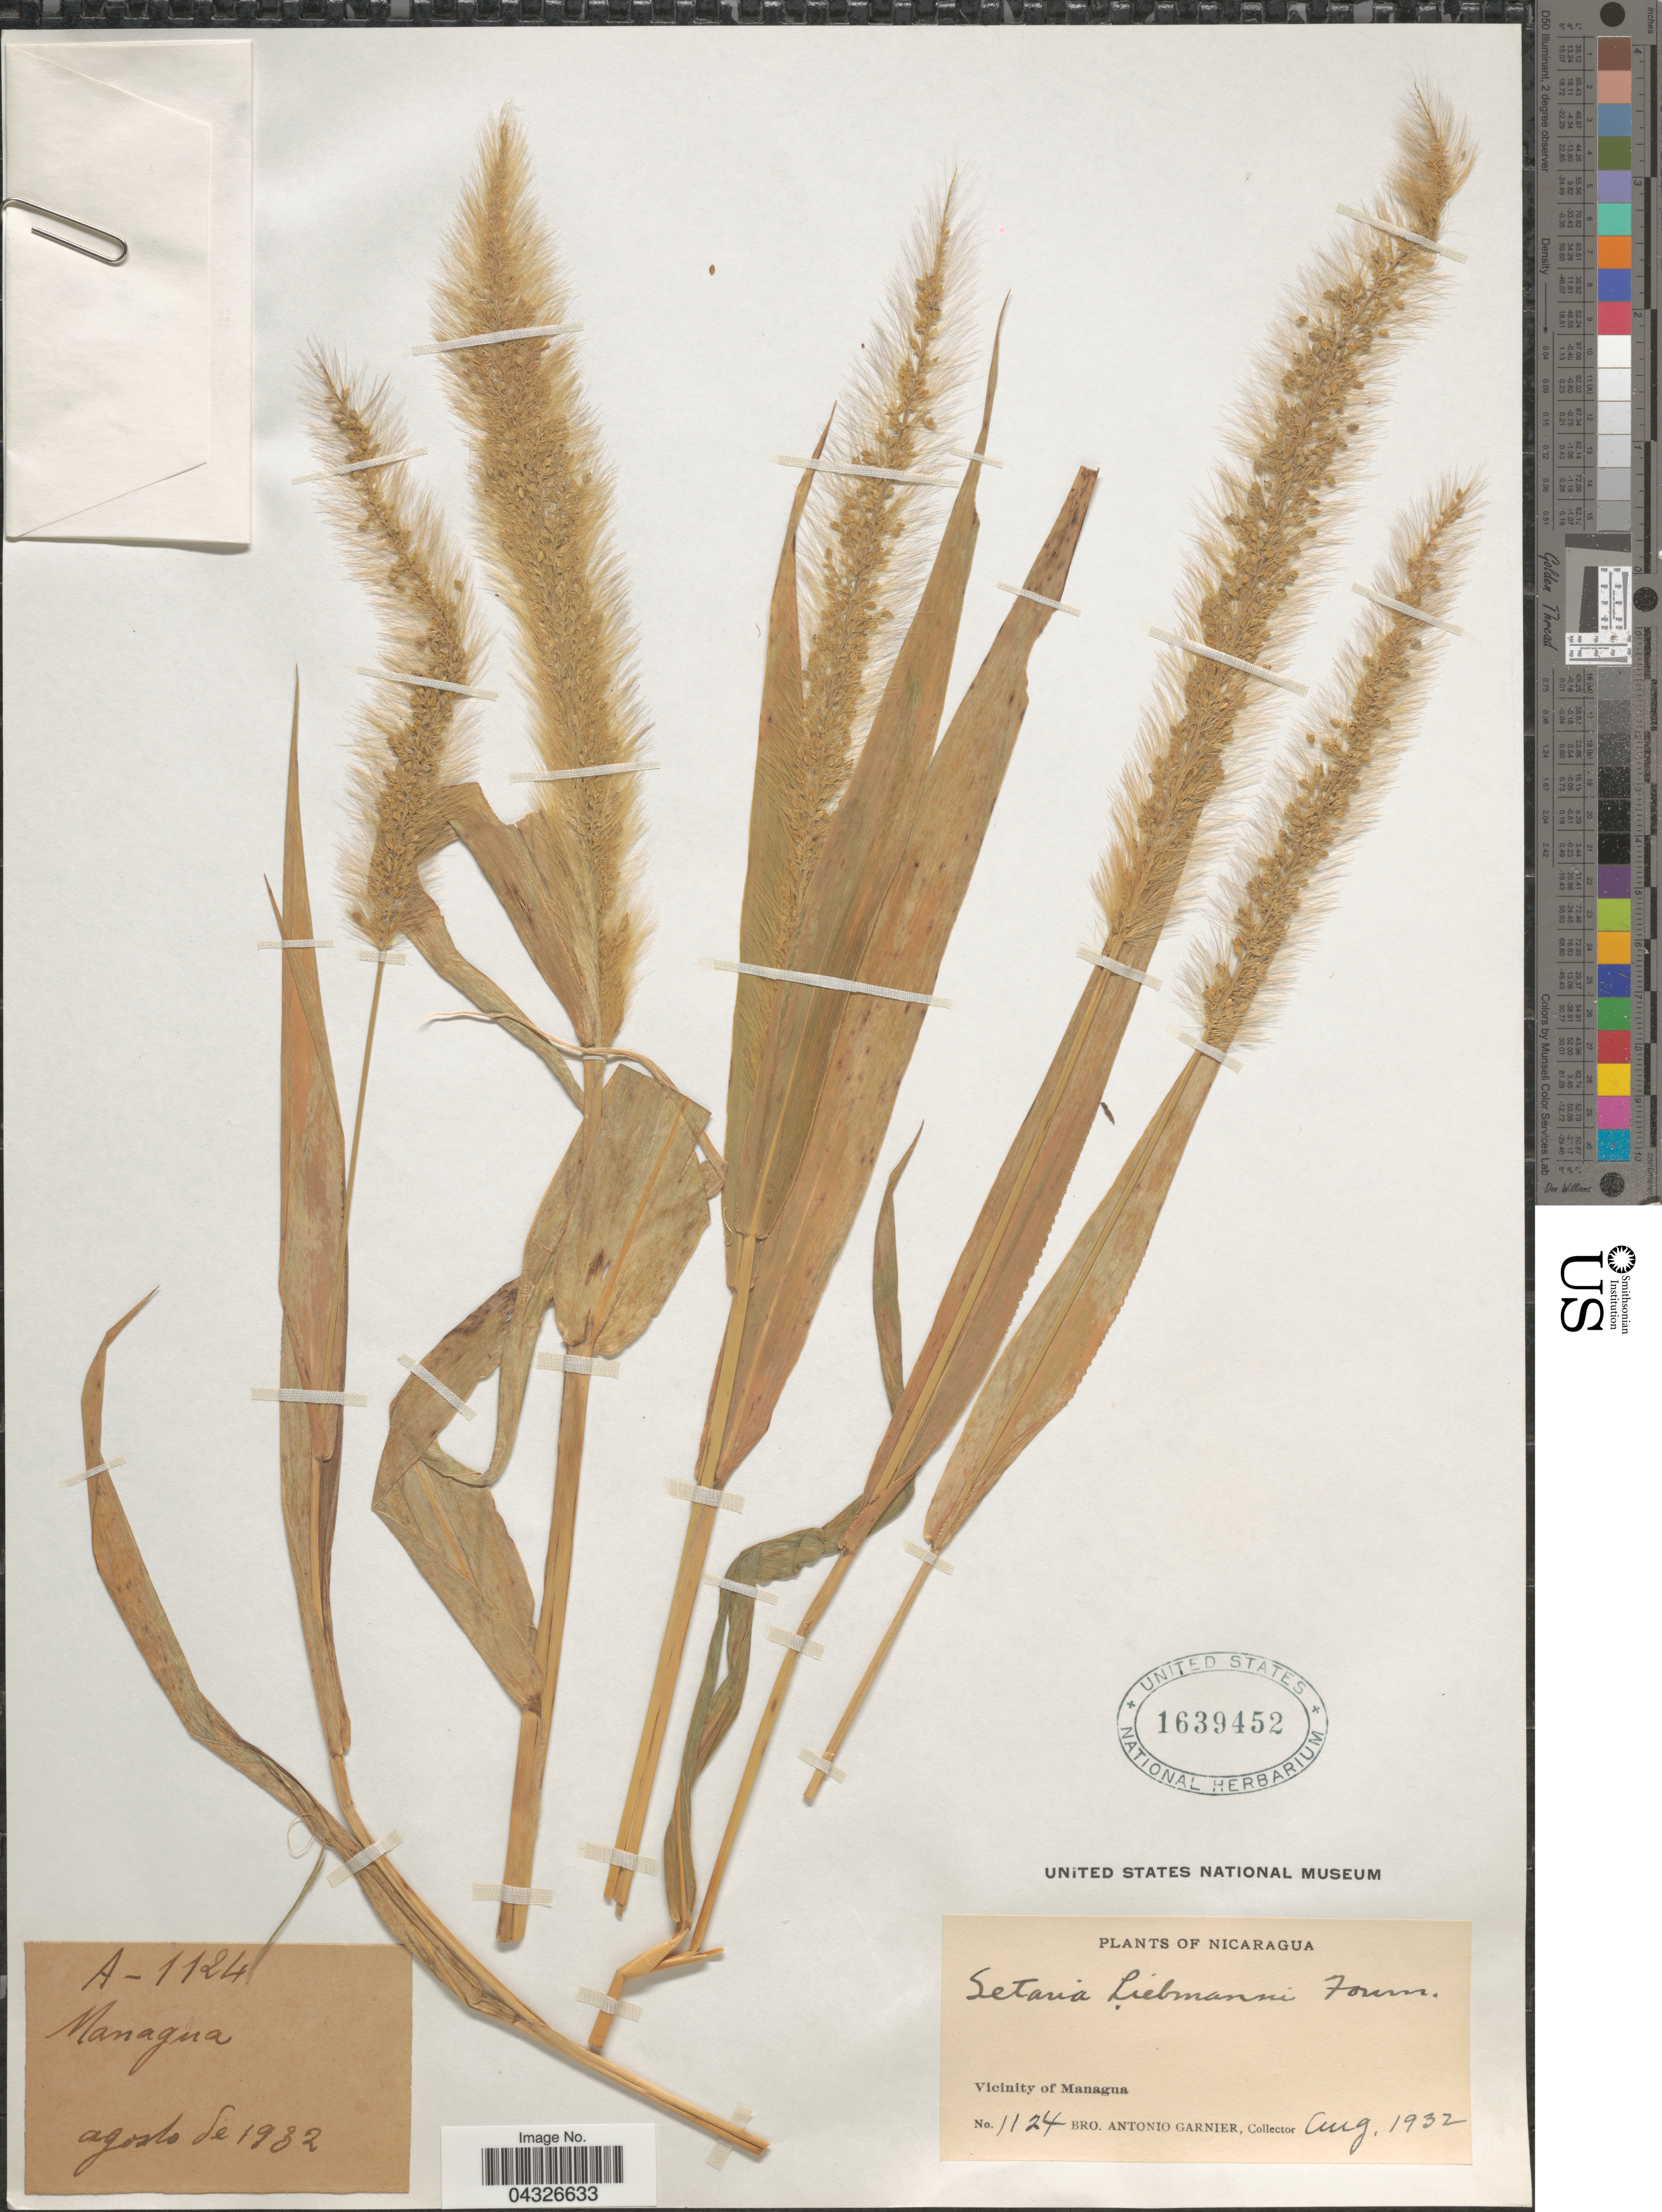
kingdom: Plantae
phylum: Tracheophyta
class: Liliopsida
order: Poales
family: Poaceae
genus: Setaria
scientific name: Setaria liebmannii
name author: E. Fourn.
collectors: Bro. A. Garnier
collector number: A-1124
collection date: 1932-08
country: Nicaragua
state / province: Managua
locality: Vicinity of Managua.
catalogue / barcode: US 1639452